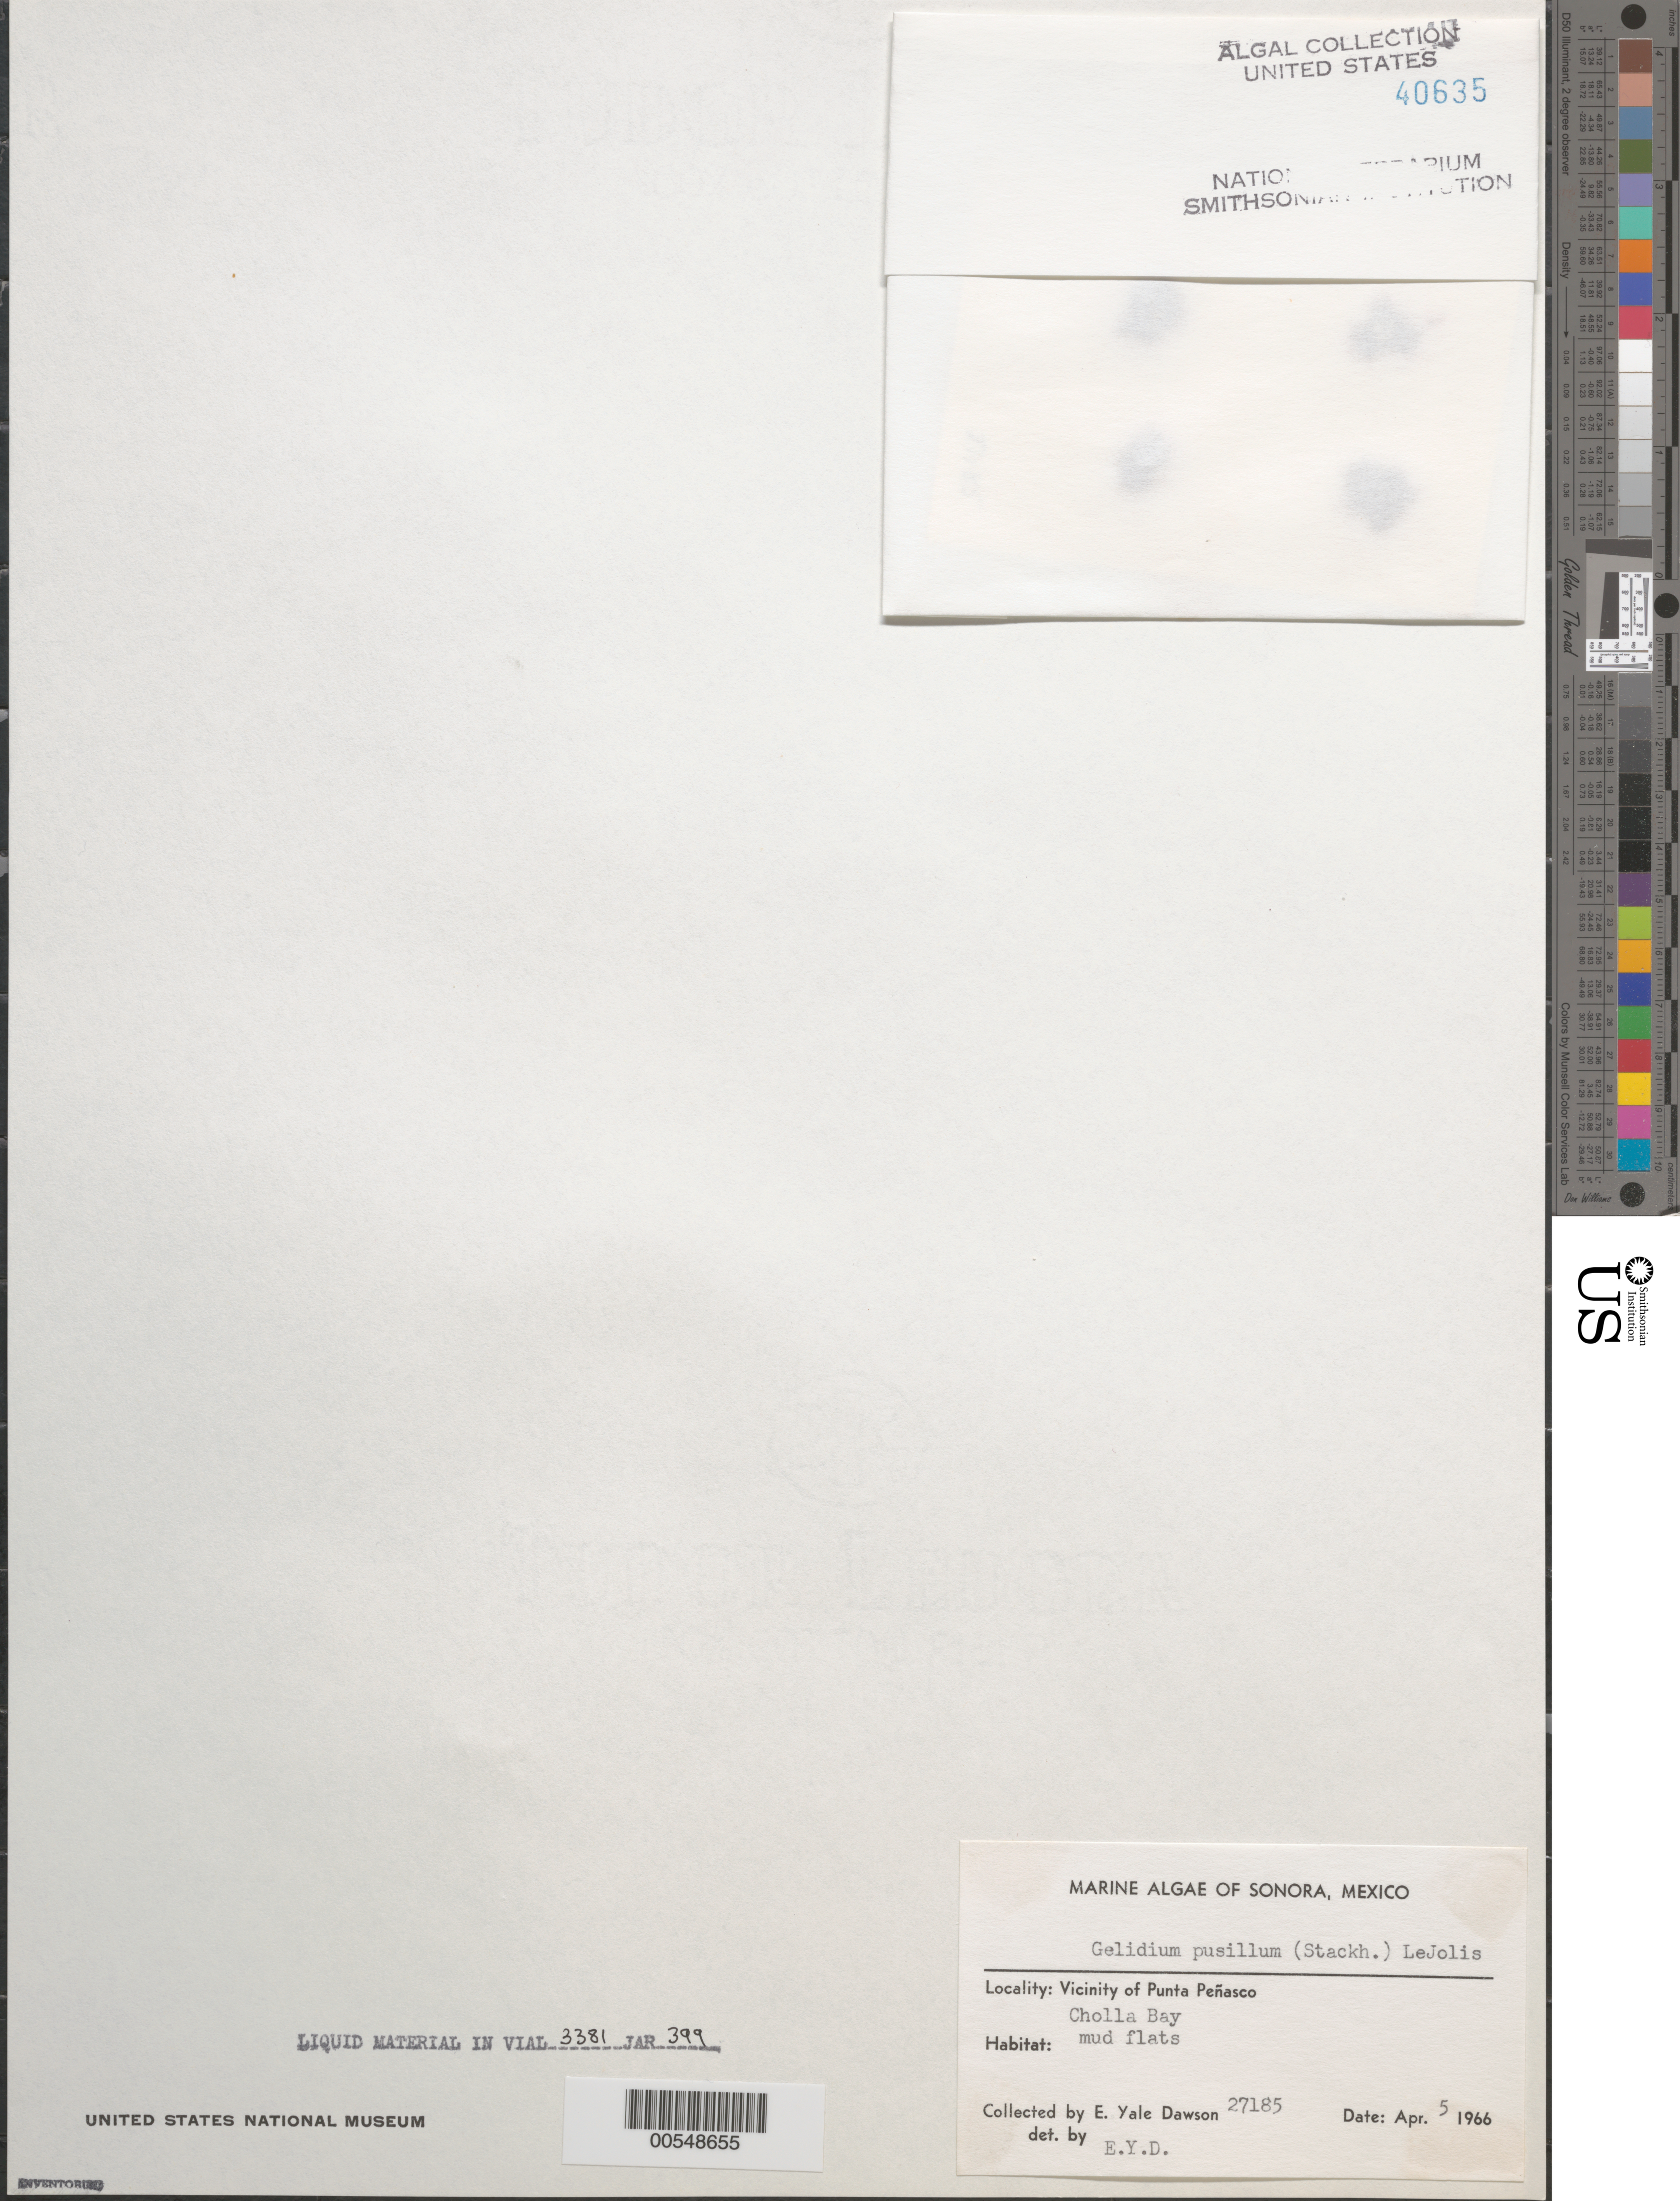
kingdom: Plantae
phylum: Rhodophyta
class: Florideophyceae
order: Gelidiales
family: Gelidiaceae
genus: Gelidium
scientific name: Gelidium pusillum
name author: (Stackh.) Le Jol.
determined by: Dawson, E. Y.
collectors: E. Y. Dawson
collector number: EYD 27185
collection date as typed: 05 Apr 1966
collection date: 1966-04-05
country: Mexico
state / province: Sonora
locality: Cholla Bay, Punta Penasco area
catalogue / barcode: US 40635